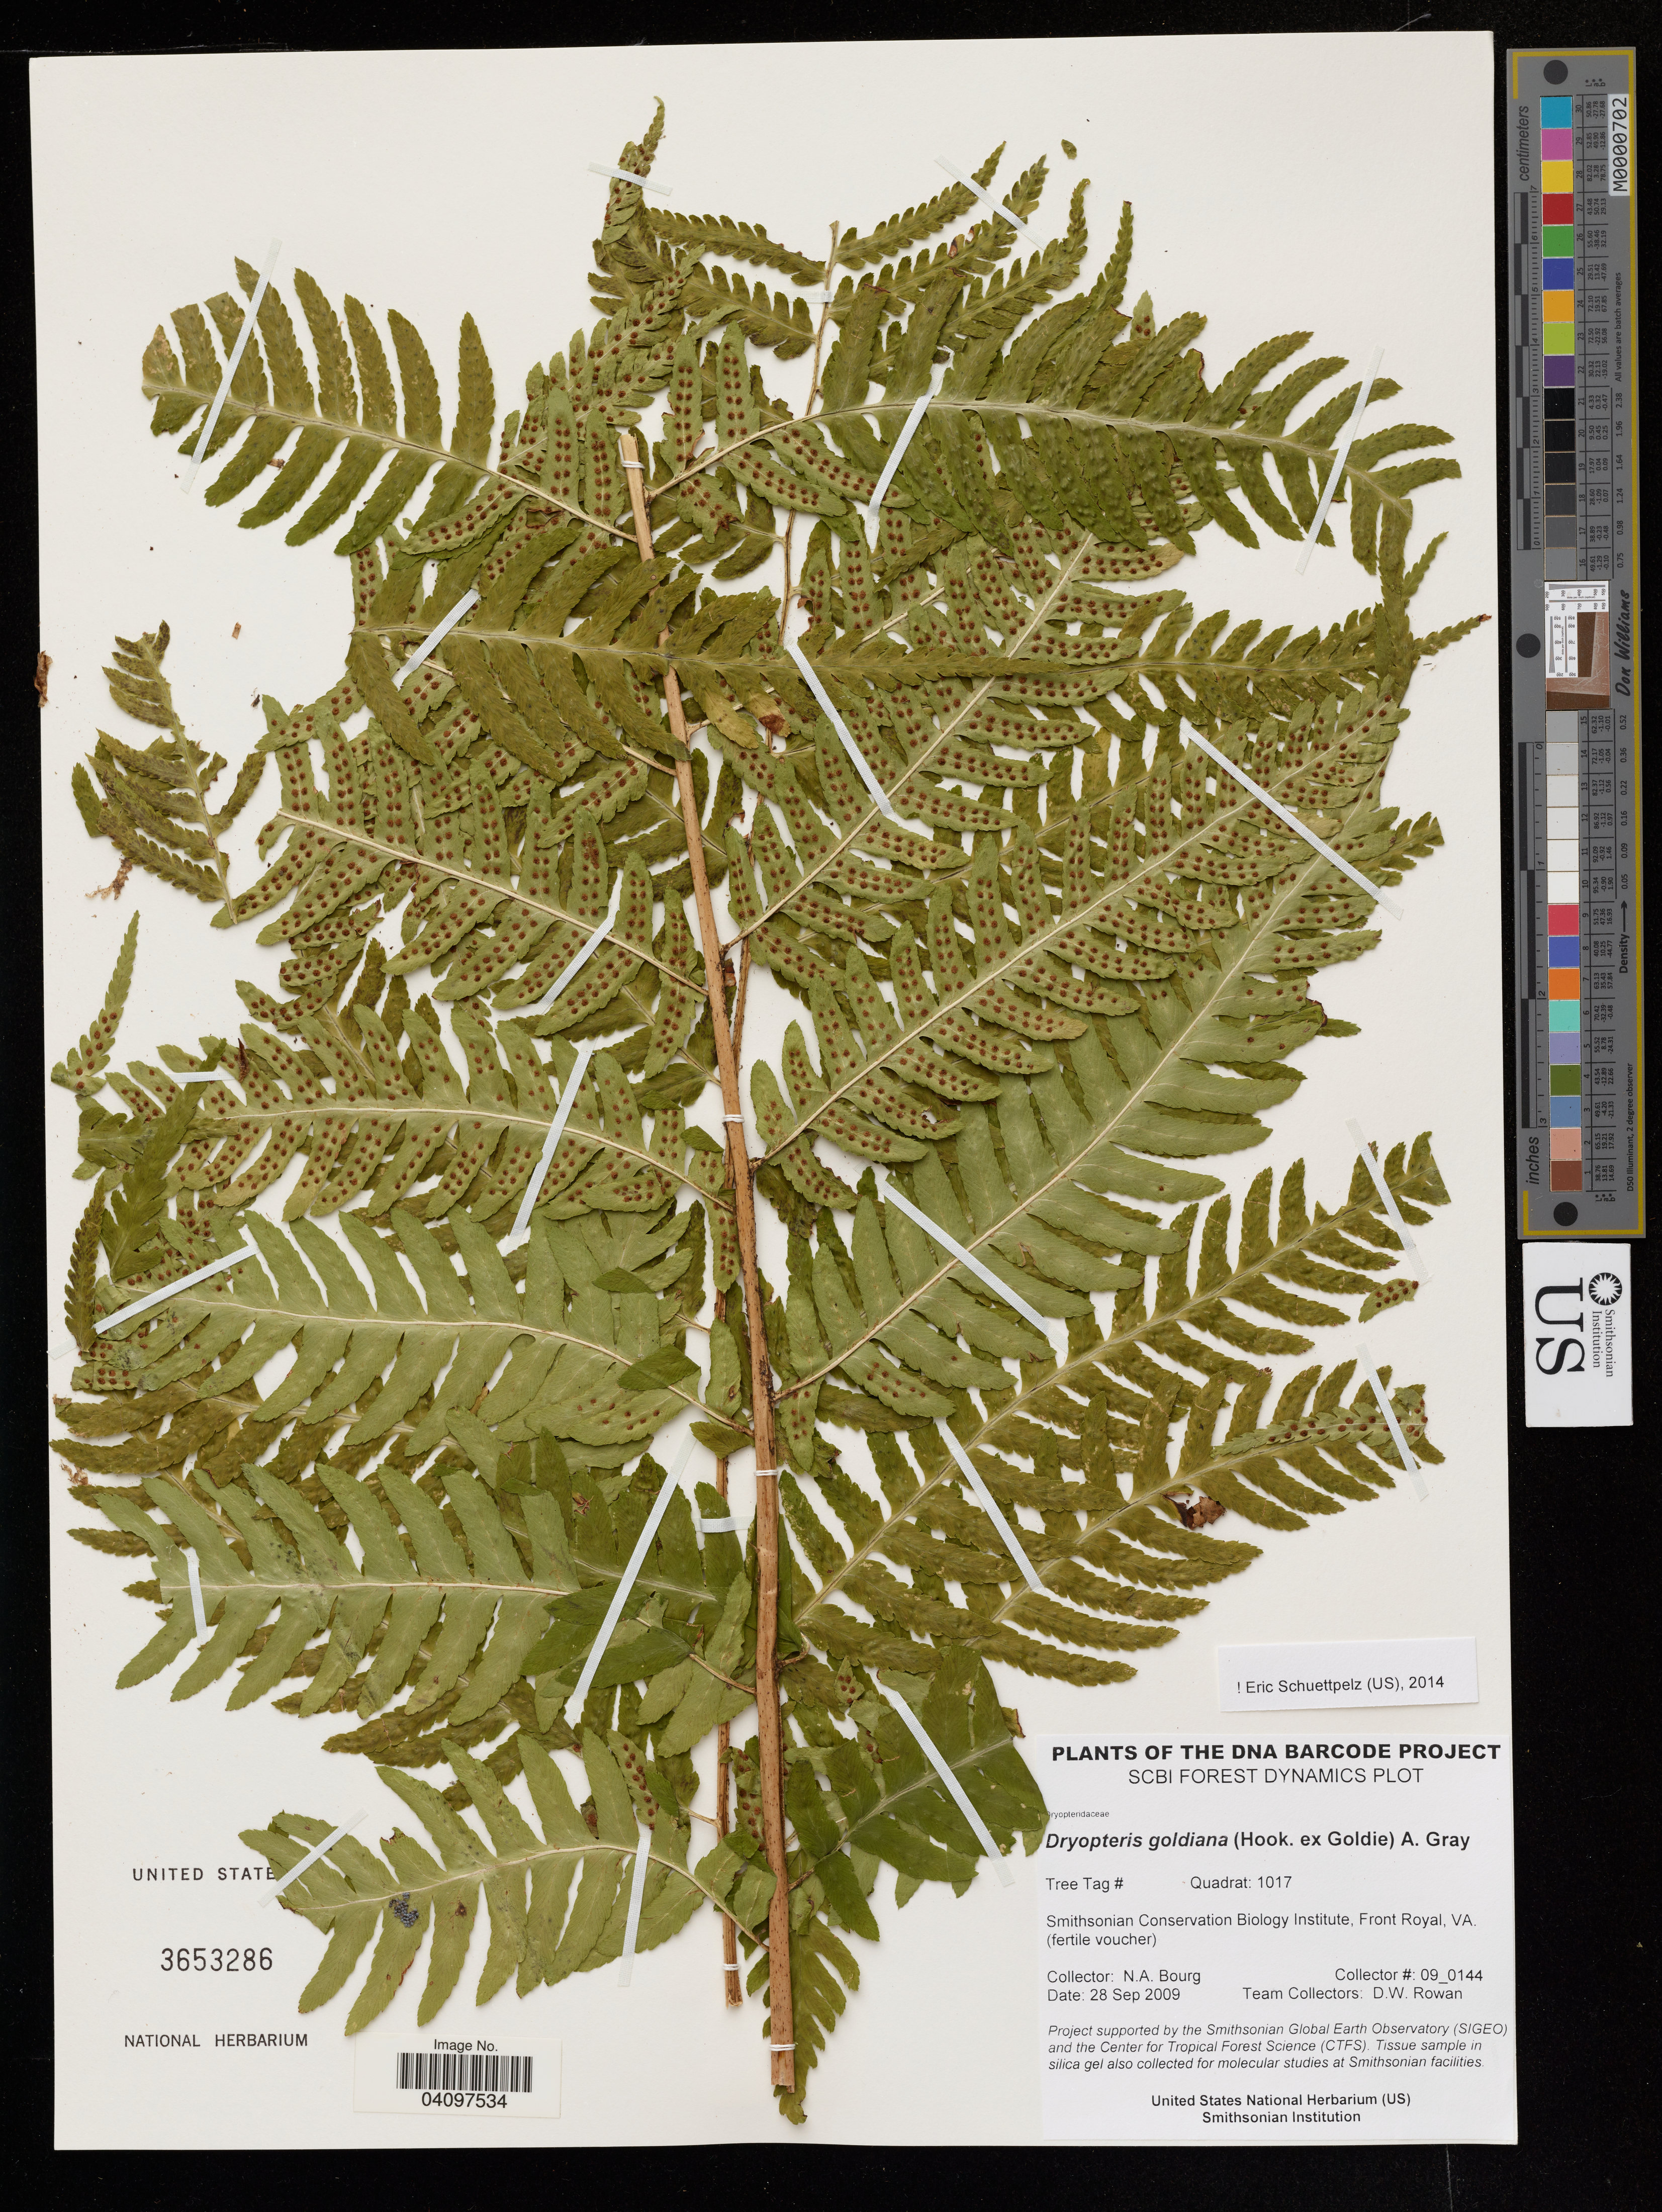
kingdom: Plantae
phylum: Tracheophyta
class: Polypodiopsida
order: Polypodiales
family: Dryopteridaceae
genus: Dryopteris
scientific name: Dryopteris goldiana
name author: (Hook. ex Goldie) A. Gray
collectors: N. A. Bourg & D. Rowan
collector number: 09_0144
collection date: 2009-09-28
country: United States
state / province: Virginia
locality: Smithsonian Conservation Biology Institute, Front Royal.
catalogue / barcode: US 3653286